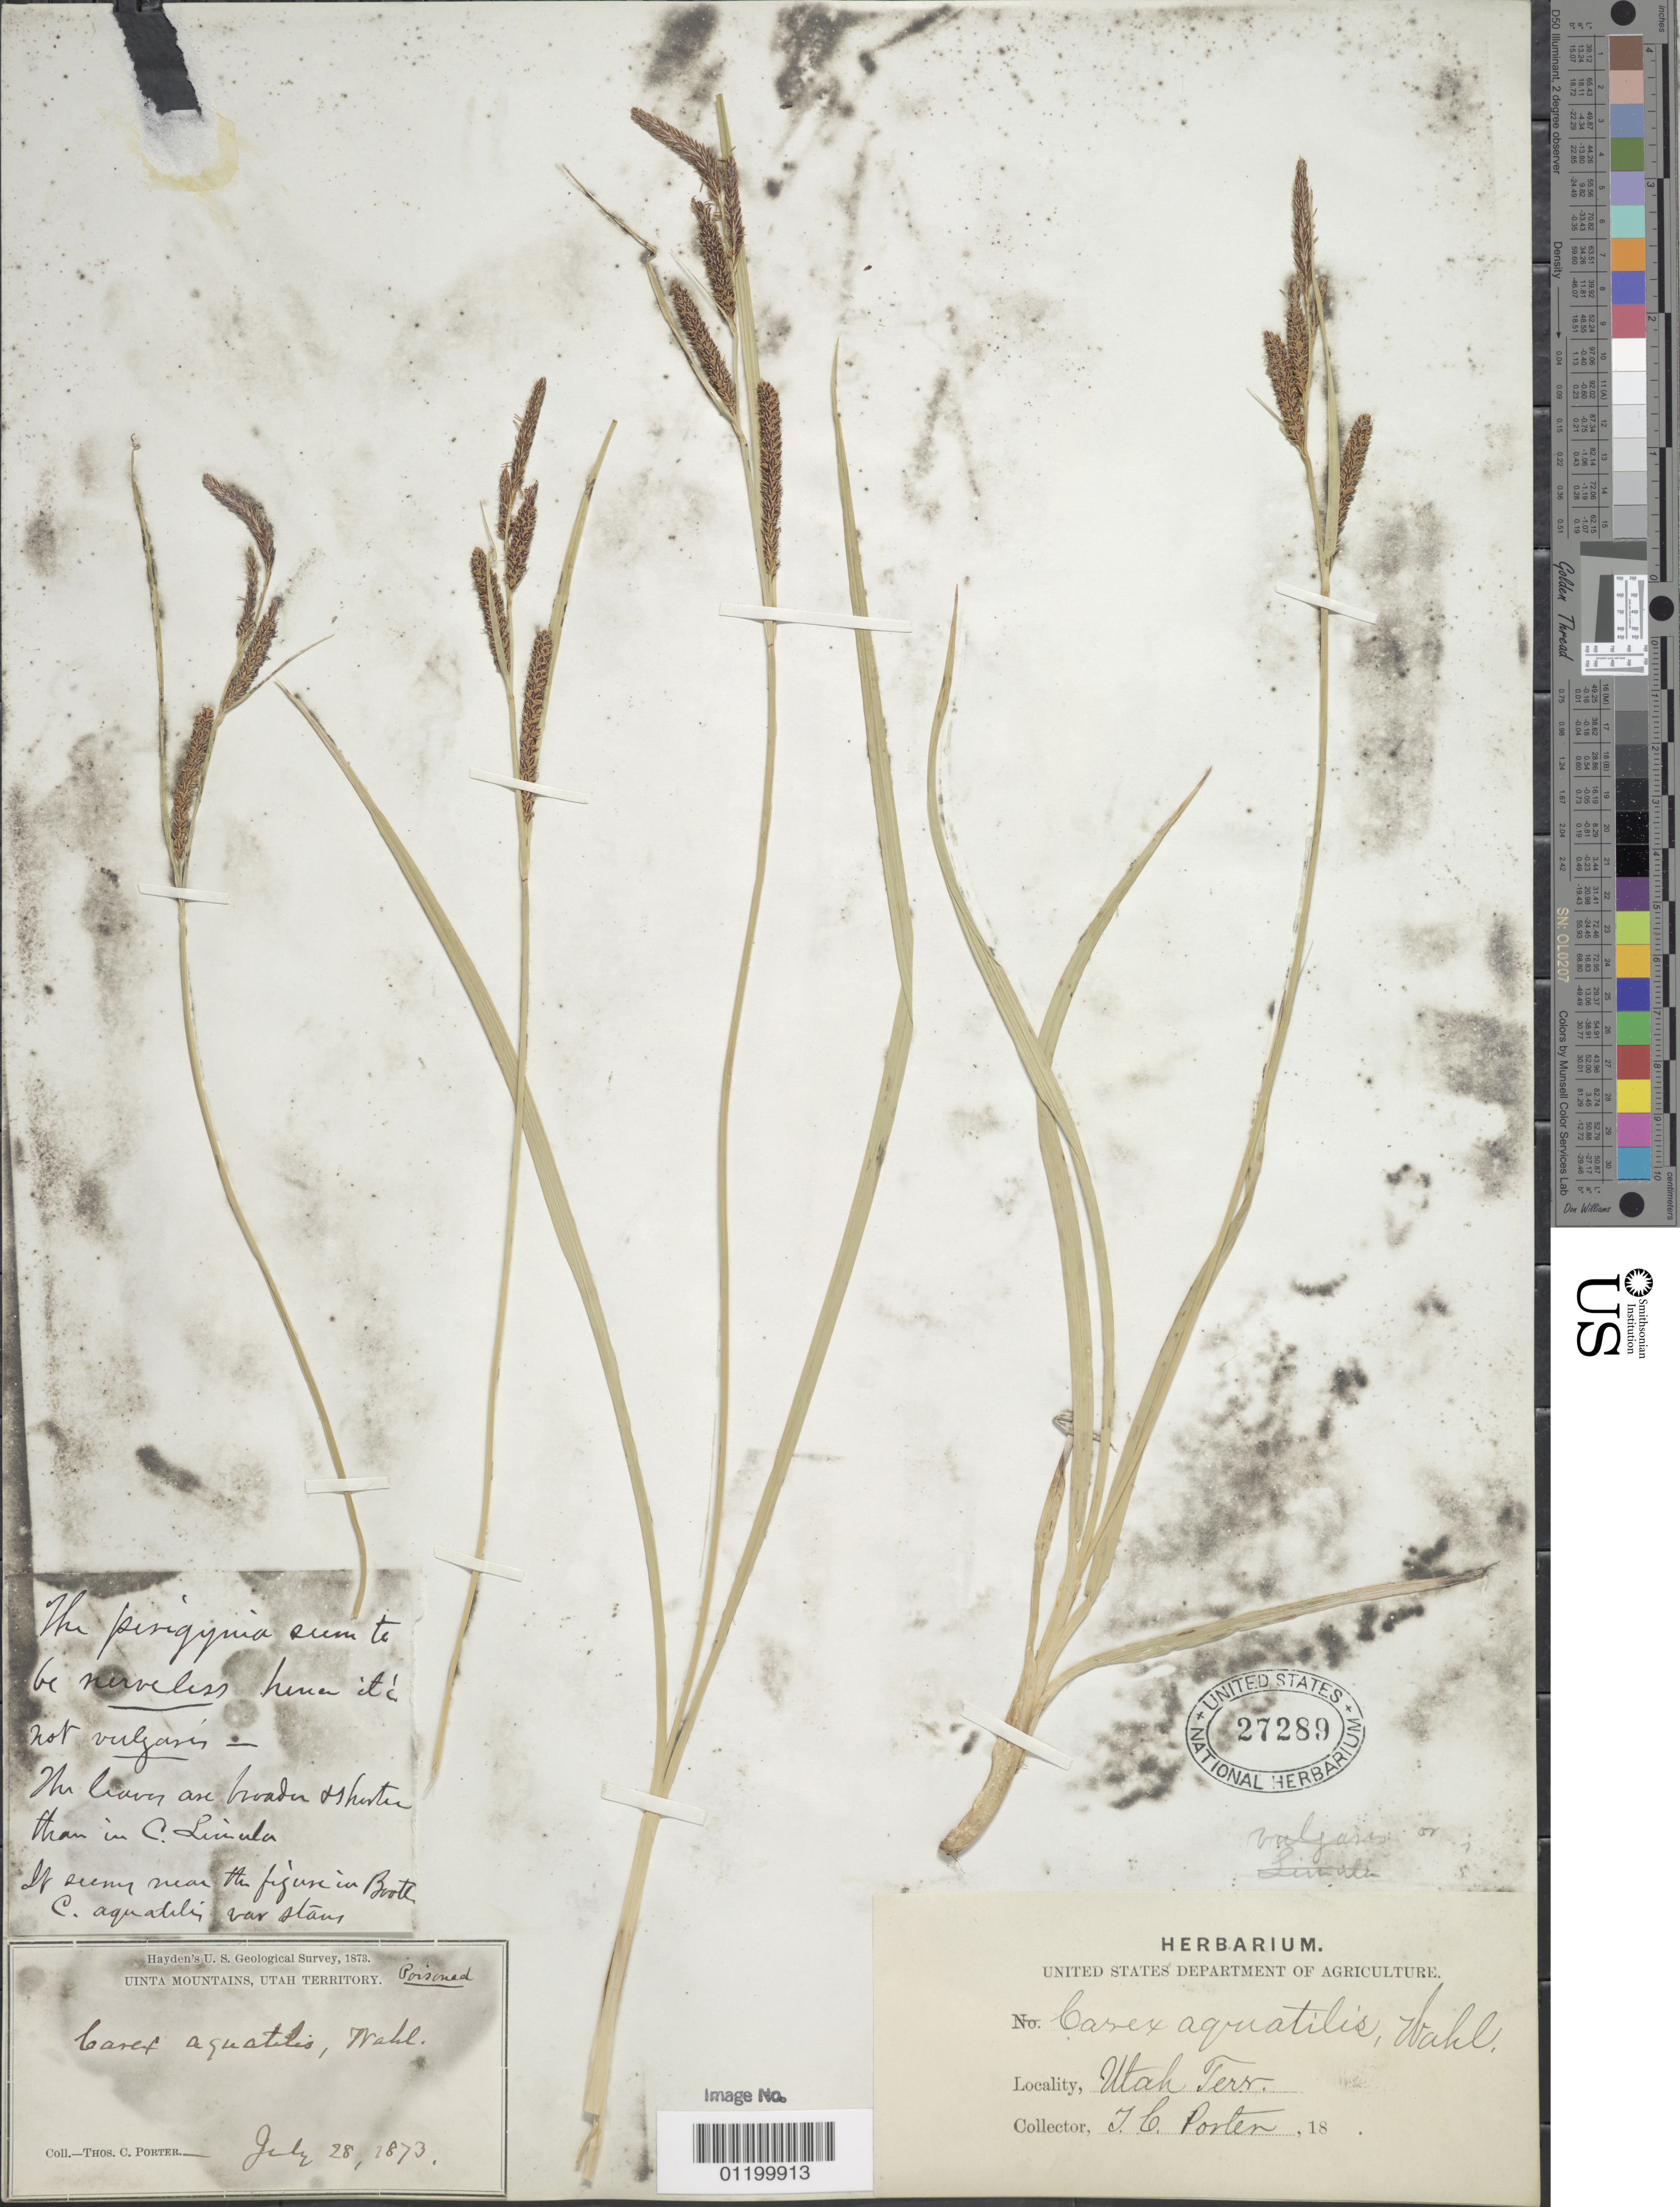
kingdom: Plantae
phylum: Tracheophyta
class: Liliopsida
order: Poales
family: Cyperaceae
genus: Carex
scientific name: Carex aquatilis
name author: Wahlenb.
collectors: T. C. Porter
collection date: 1873-07-28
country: United States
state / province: Utah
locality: Uinta Mts.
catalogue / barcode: US 27289